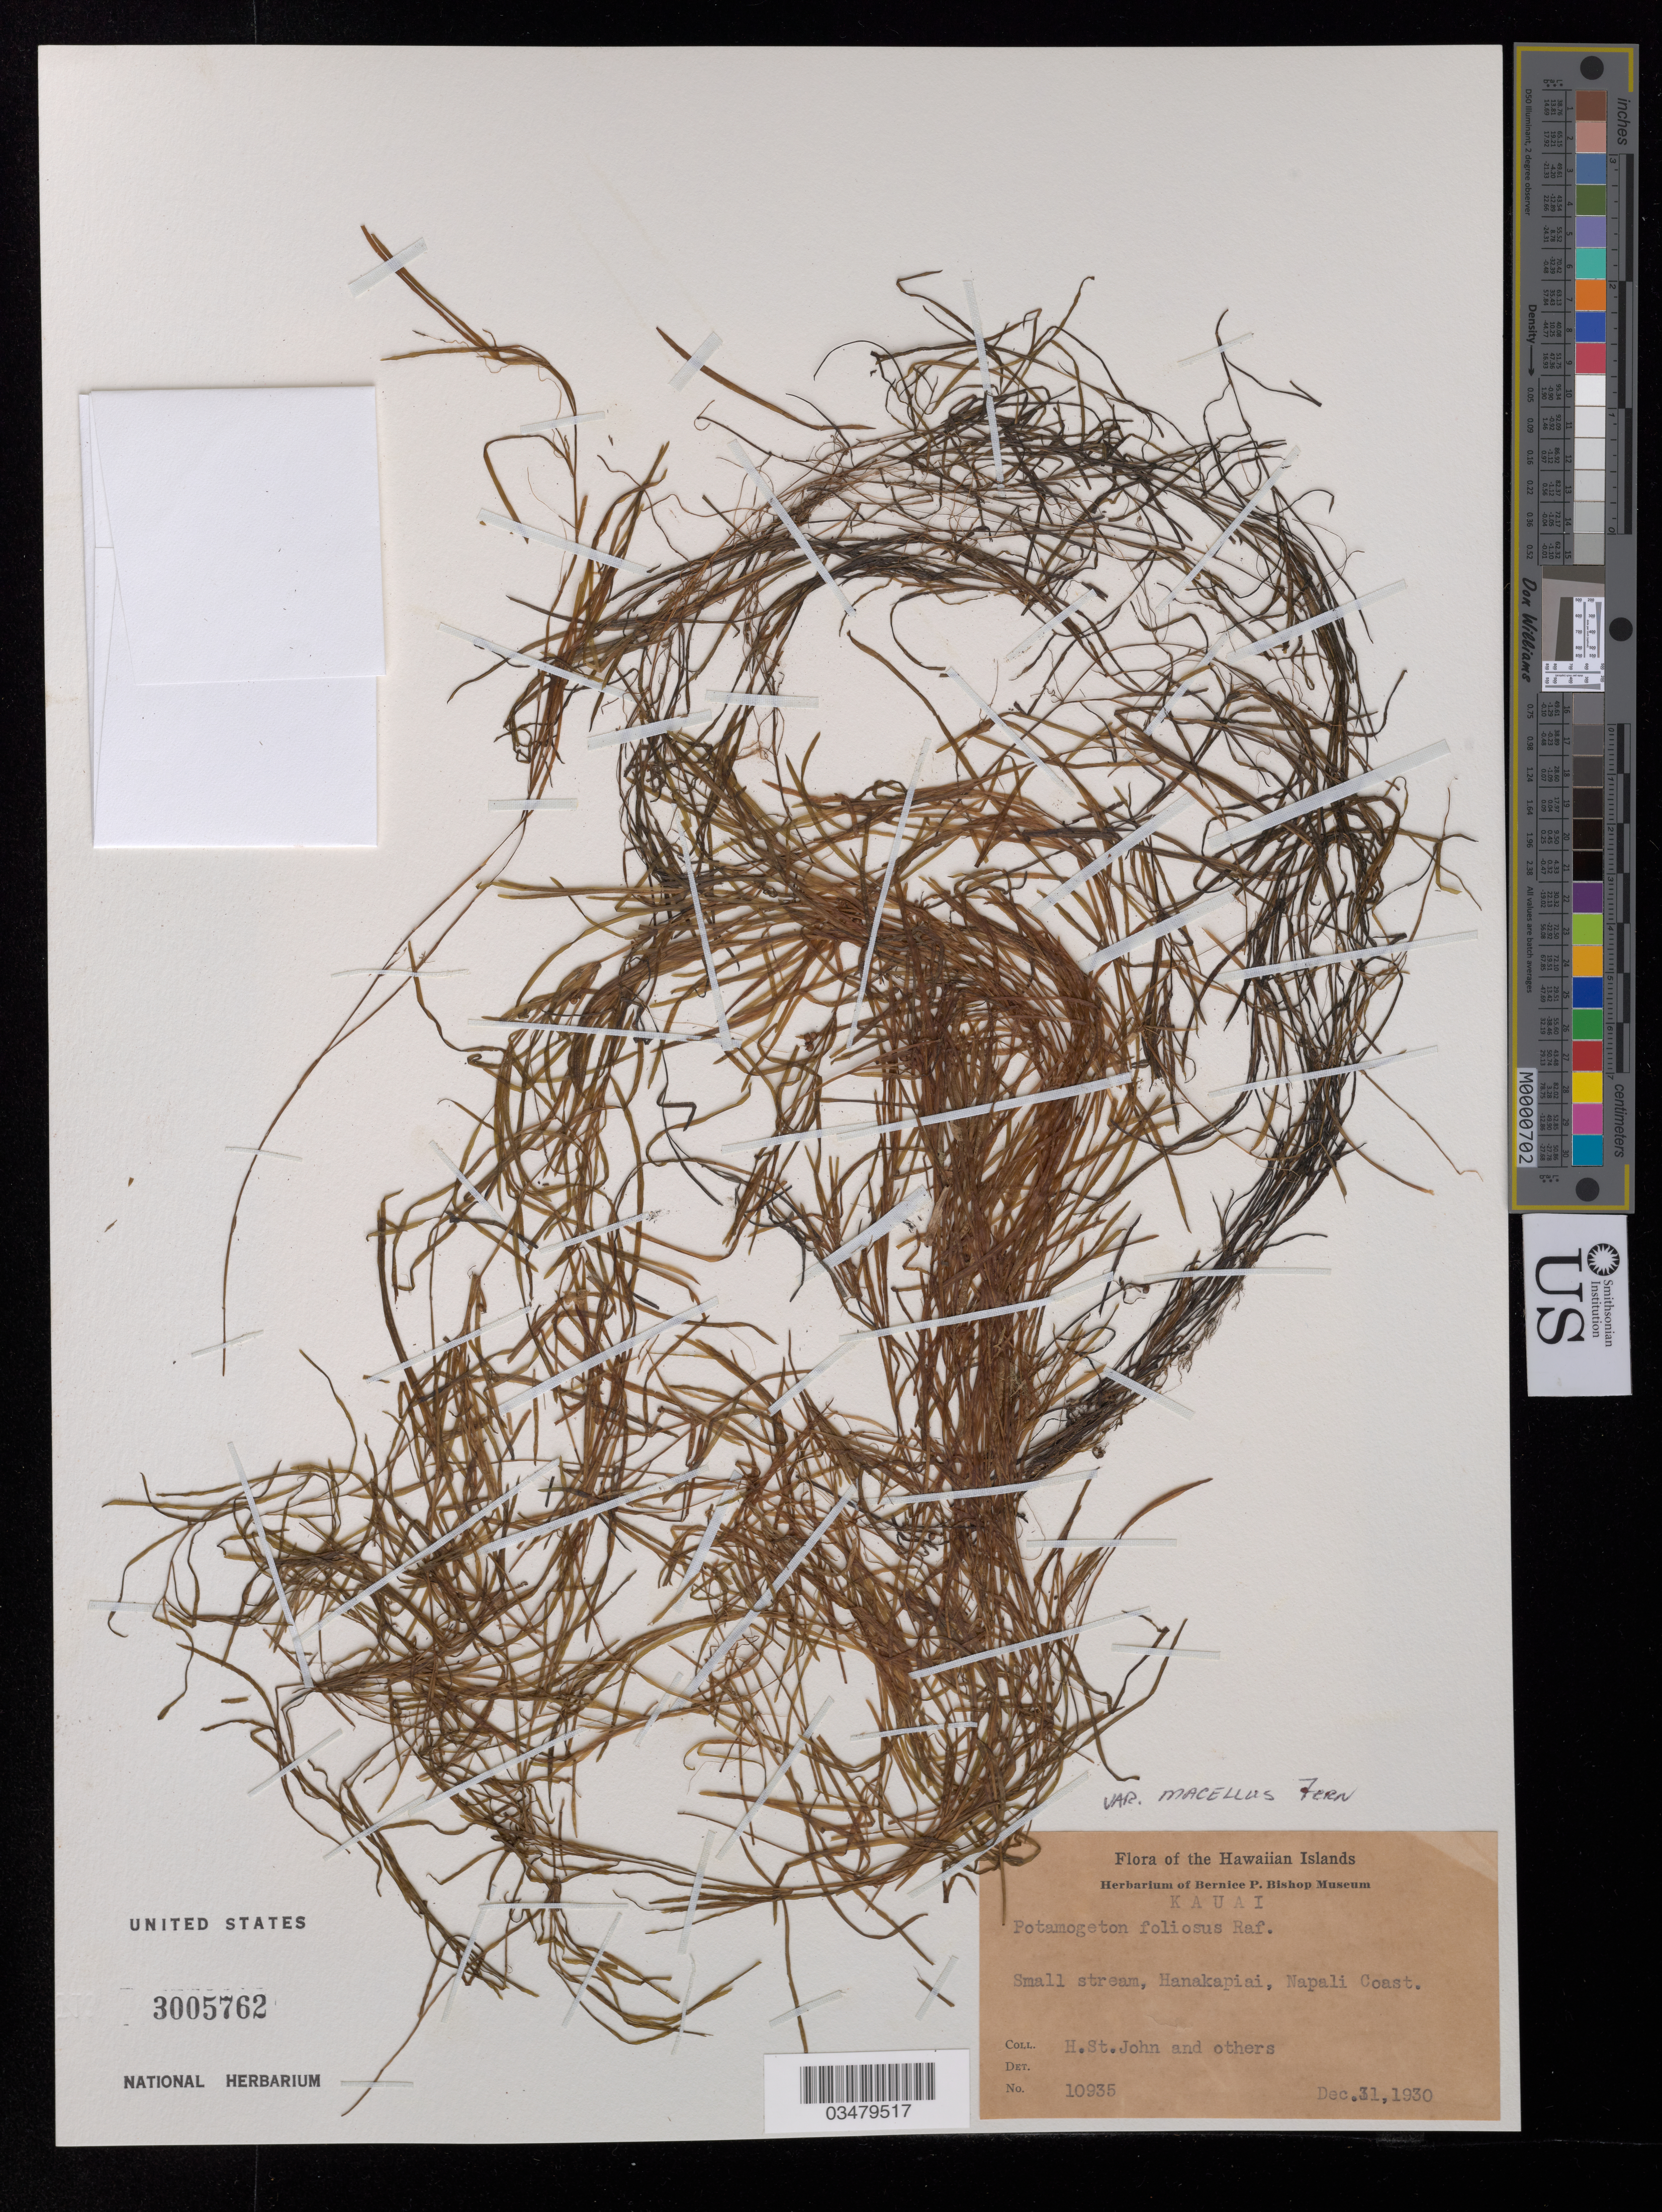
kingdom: Plantae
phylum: Tracheophyta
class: Liliopsida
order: Alismatales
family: Potamogetonaceae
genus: Potamogeton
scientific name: Potamogeton foliosus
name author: Raf.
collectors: H. St. John, et al., E. Hume & R. Inafuku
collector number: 10935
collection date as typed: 31 Dec 1930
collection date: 1930-12-31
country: United States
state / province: Hawaii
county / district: Kauai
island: Kaua'i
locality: Small strea, Hanakapiai, Napali Coast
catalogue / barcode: US 3005762